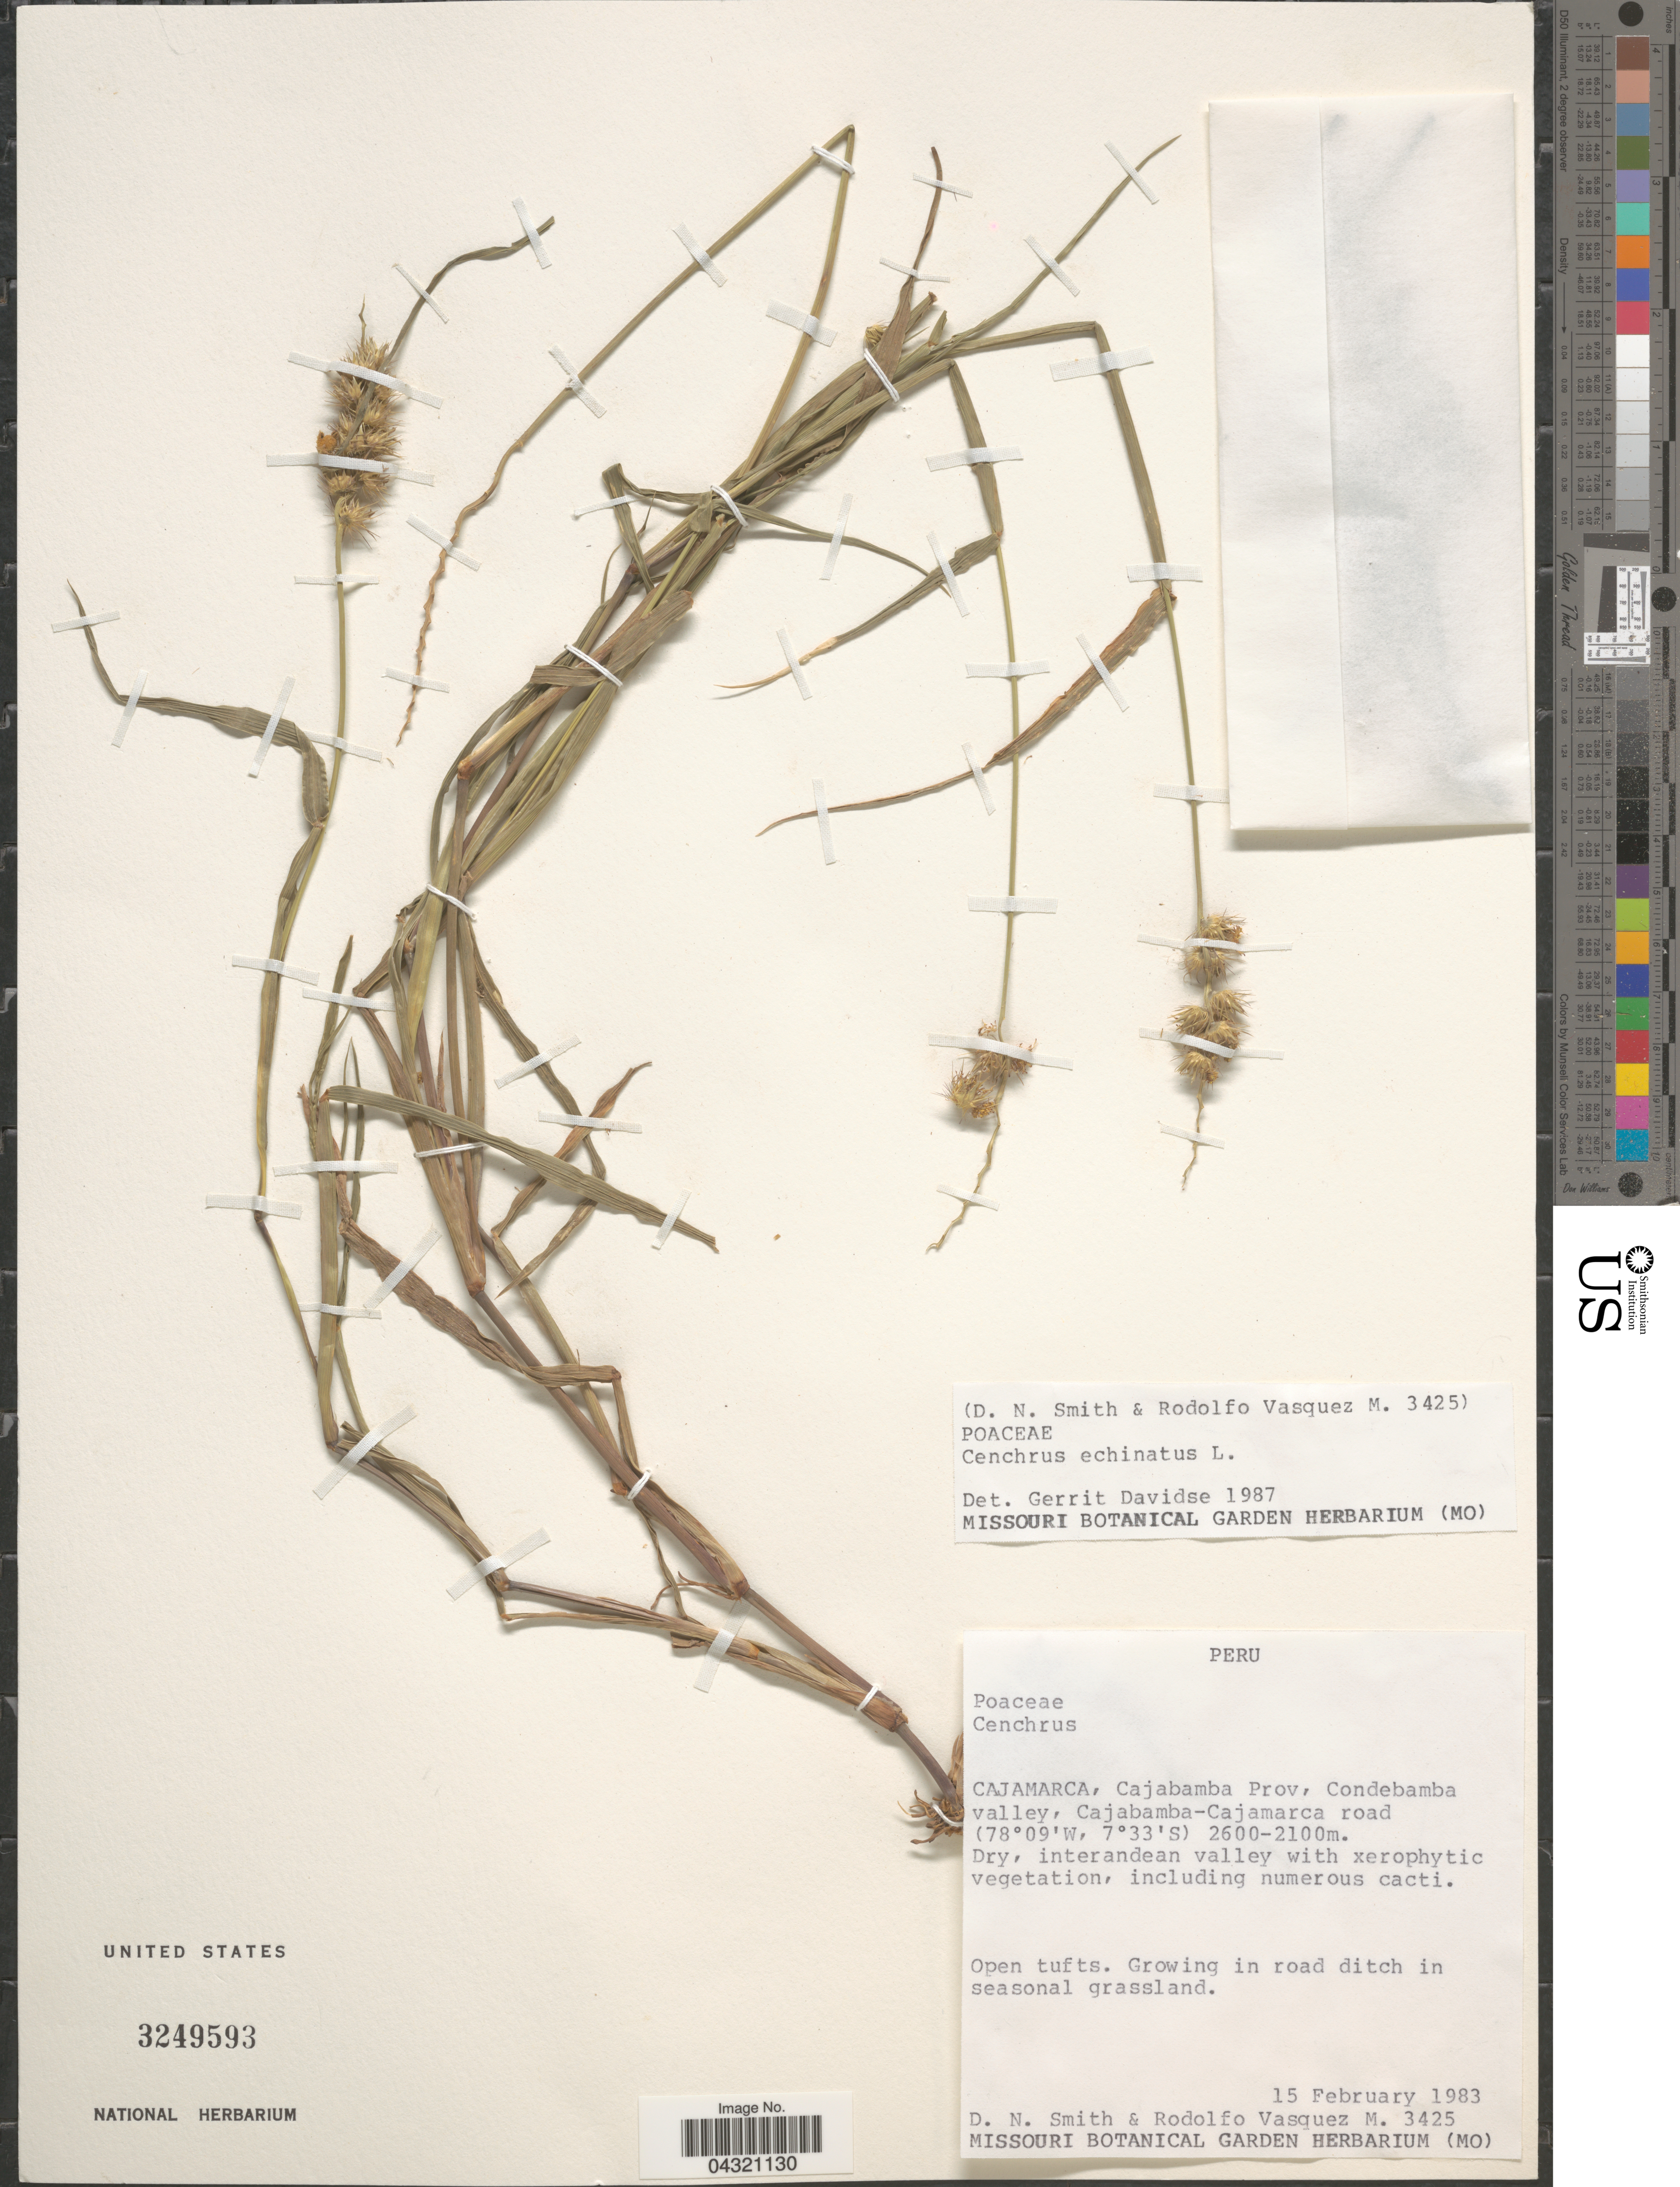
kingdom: Plantae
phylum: Tracheophyta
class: Liliopsida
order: Poales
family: Poaceae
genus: Cenchrus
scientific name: Cenchrus echinatus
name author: L.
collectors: D. Smith & R. Vásquez M.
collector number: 3425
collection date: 1983-02-15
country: Peru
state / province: Cajamarca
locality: Cajabamba Prov, Condebamba valley, Cajabamba-Cajamarca road.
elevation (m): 2100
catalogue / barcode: US 3249593